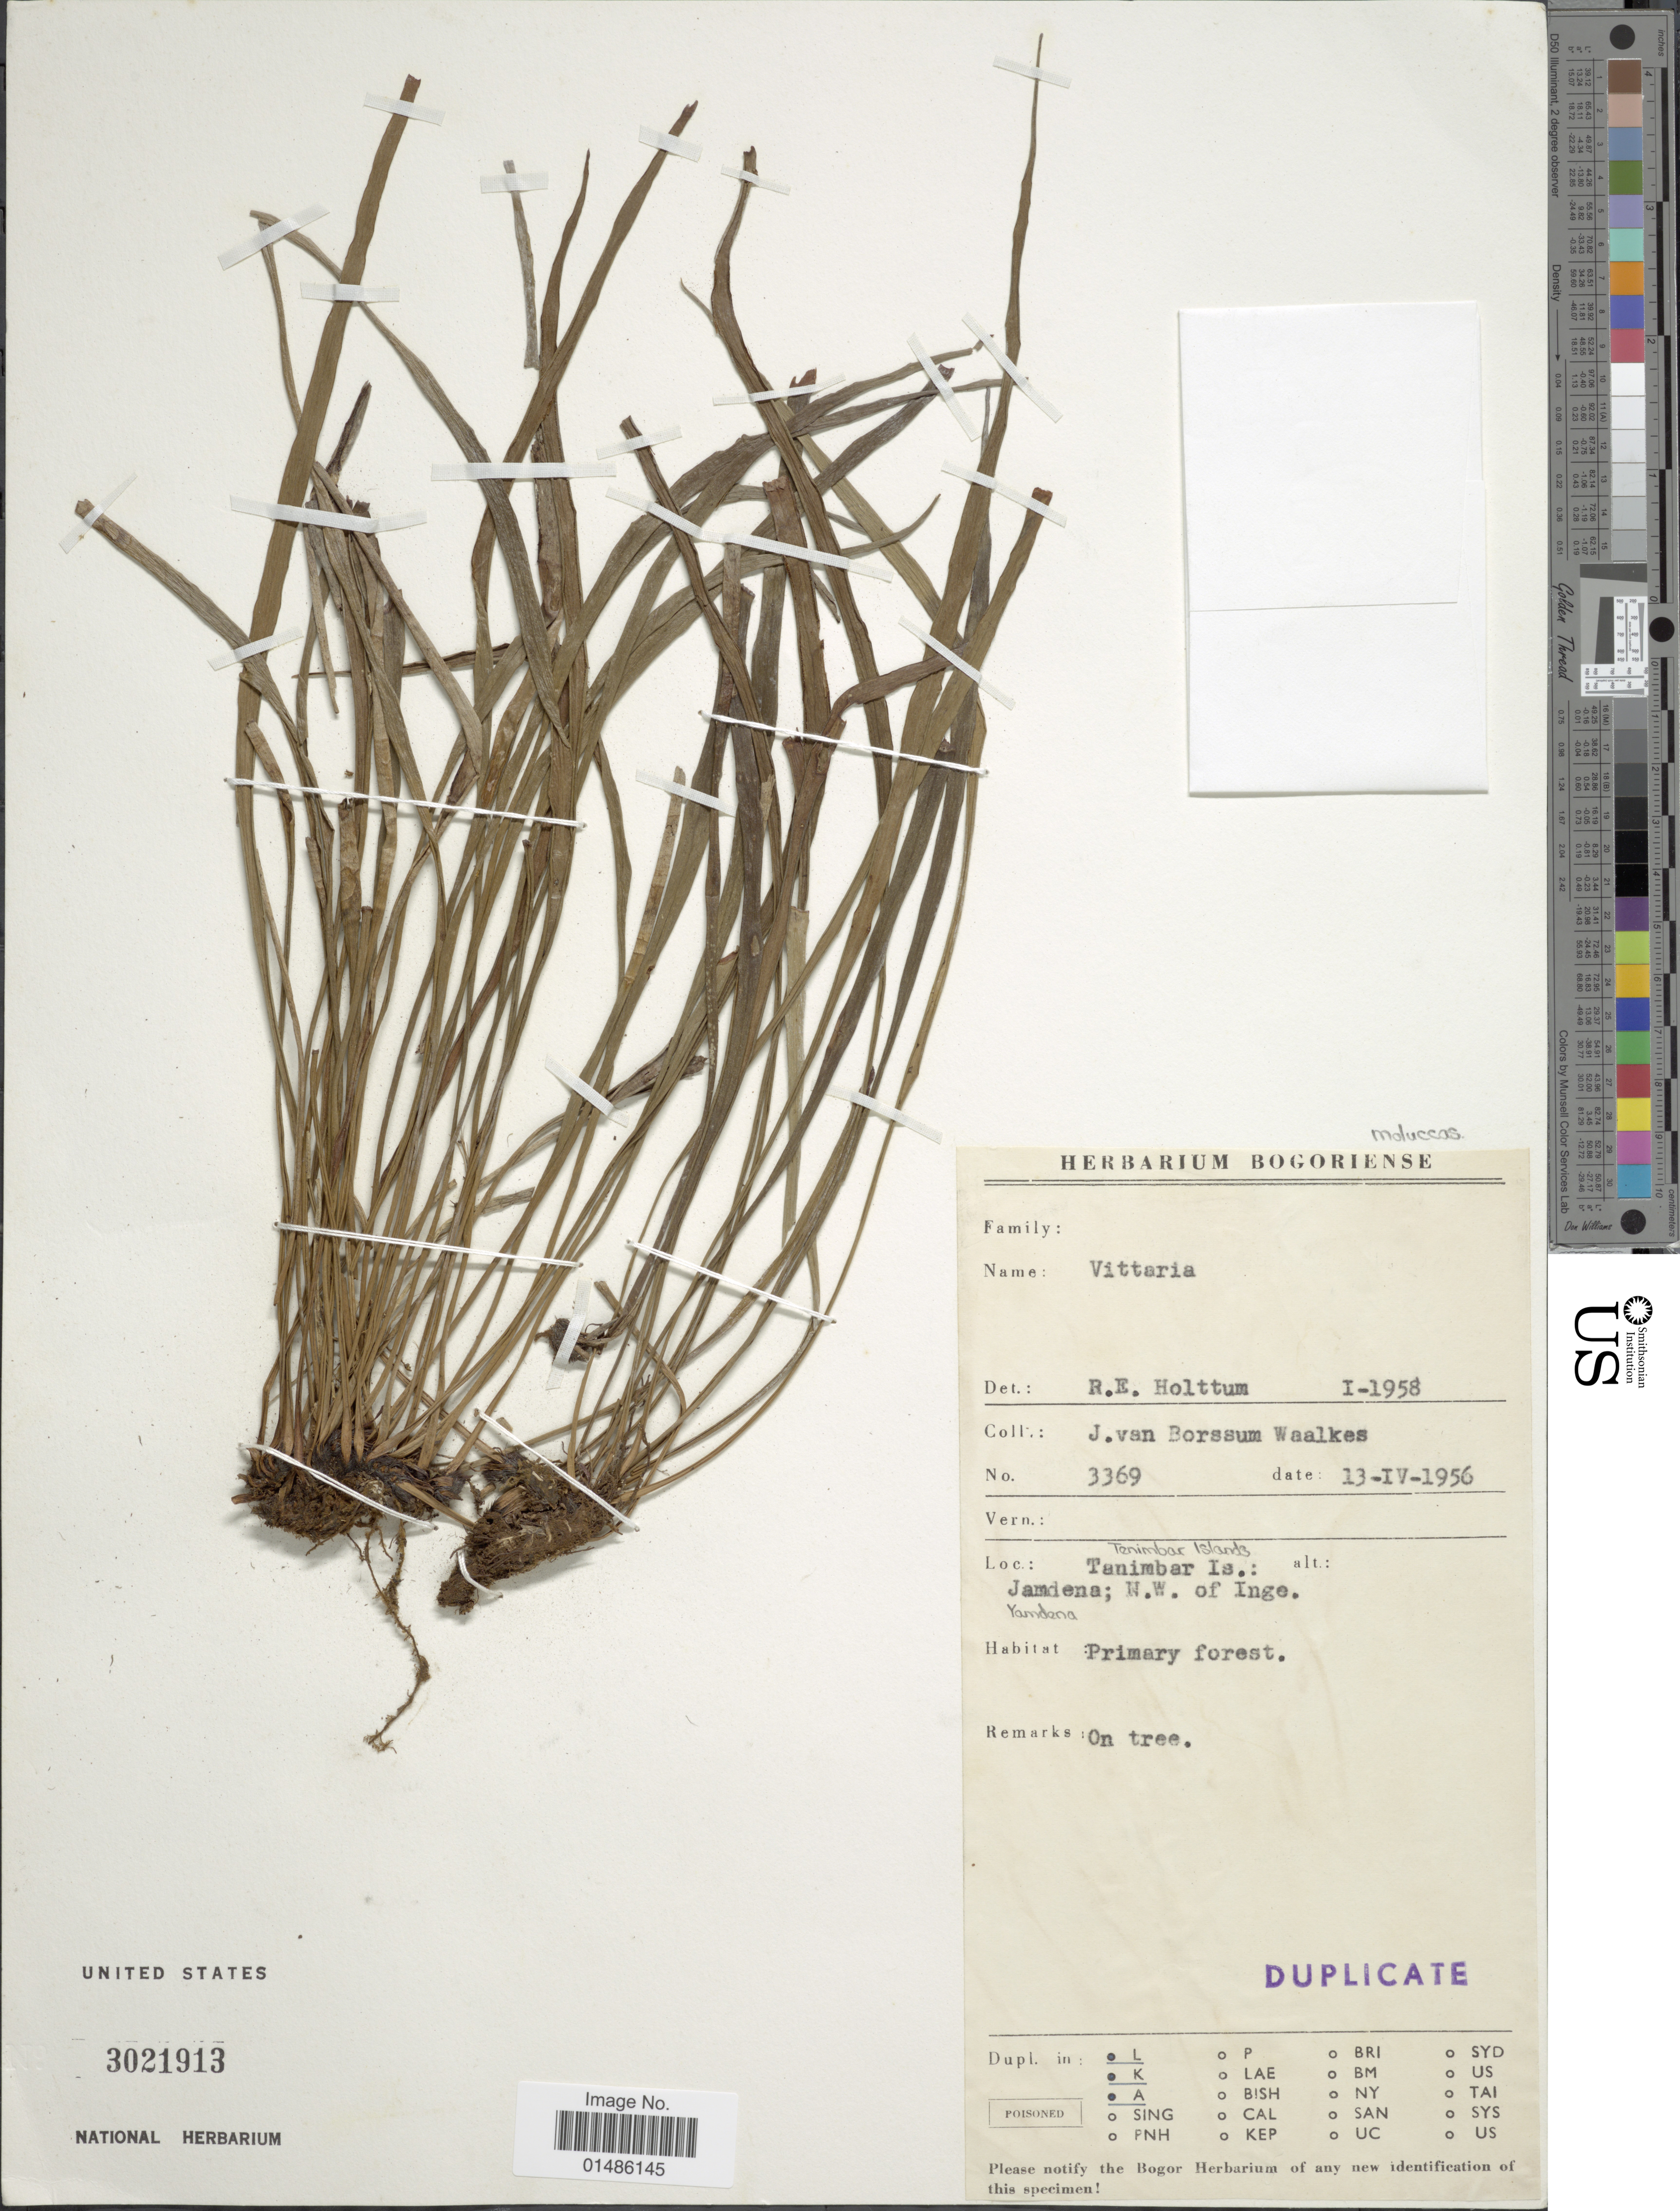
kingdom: Plantae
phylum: Tracheophyta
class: Polypodiopsida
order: Polypodiales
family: Pteridaceae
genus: Haplopteris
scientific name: Haplopteris sp.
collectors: J. Borssum Waalkes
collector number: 3369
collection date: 1956-04-13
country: Indonesia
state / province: Maluku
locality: Moluccas. Tanimbar Is.: Jamdena; N.W. of Inge.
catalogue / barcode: US 3021913